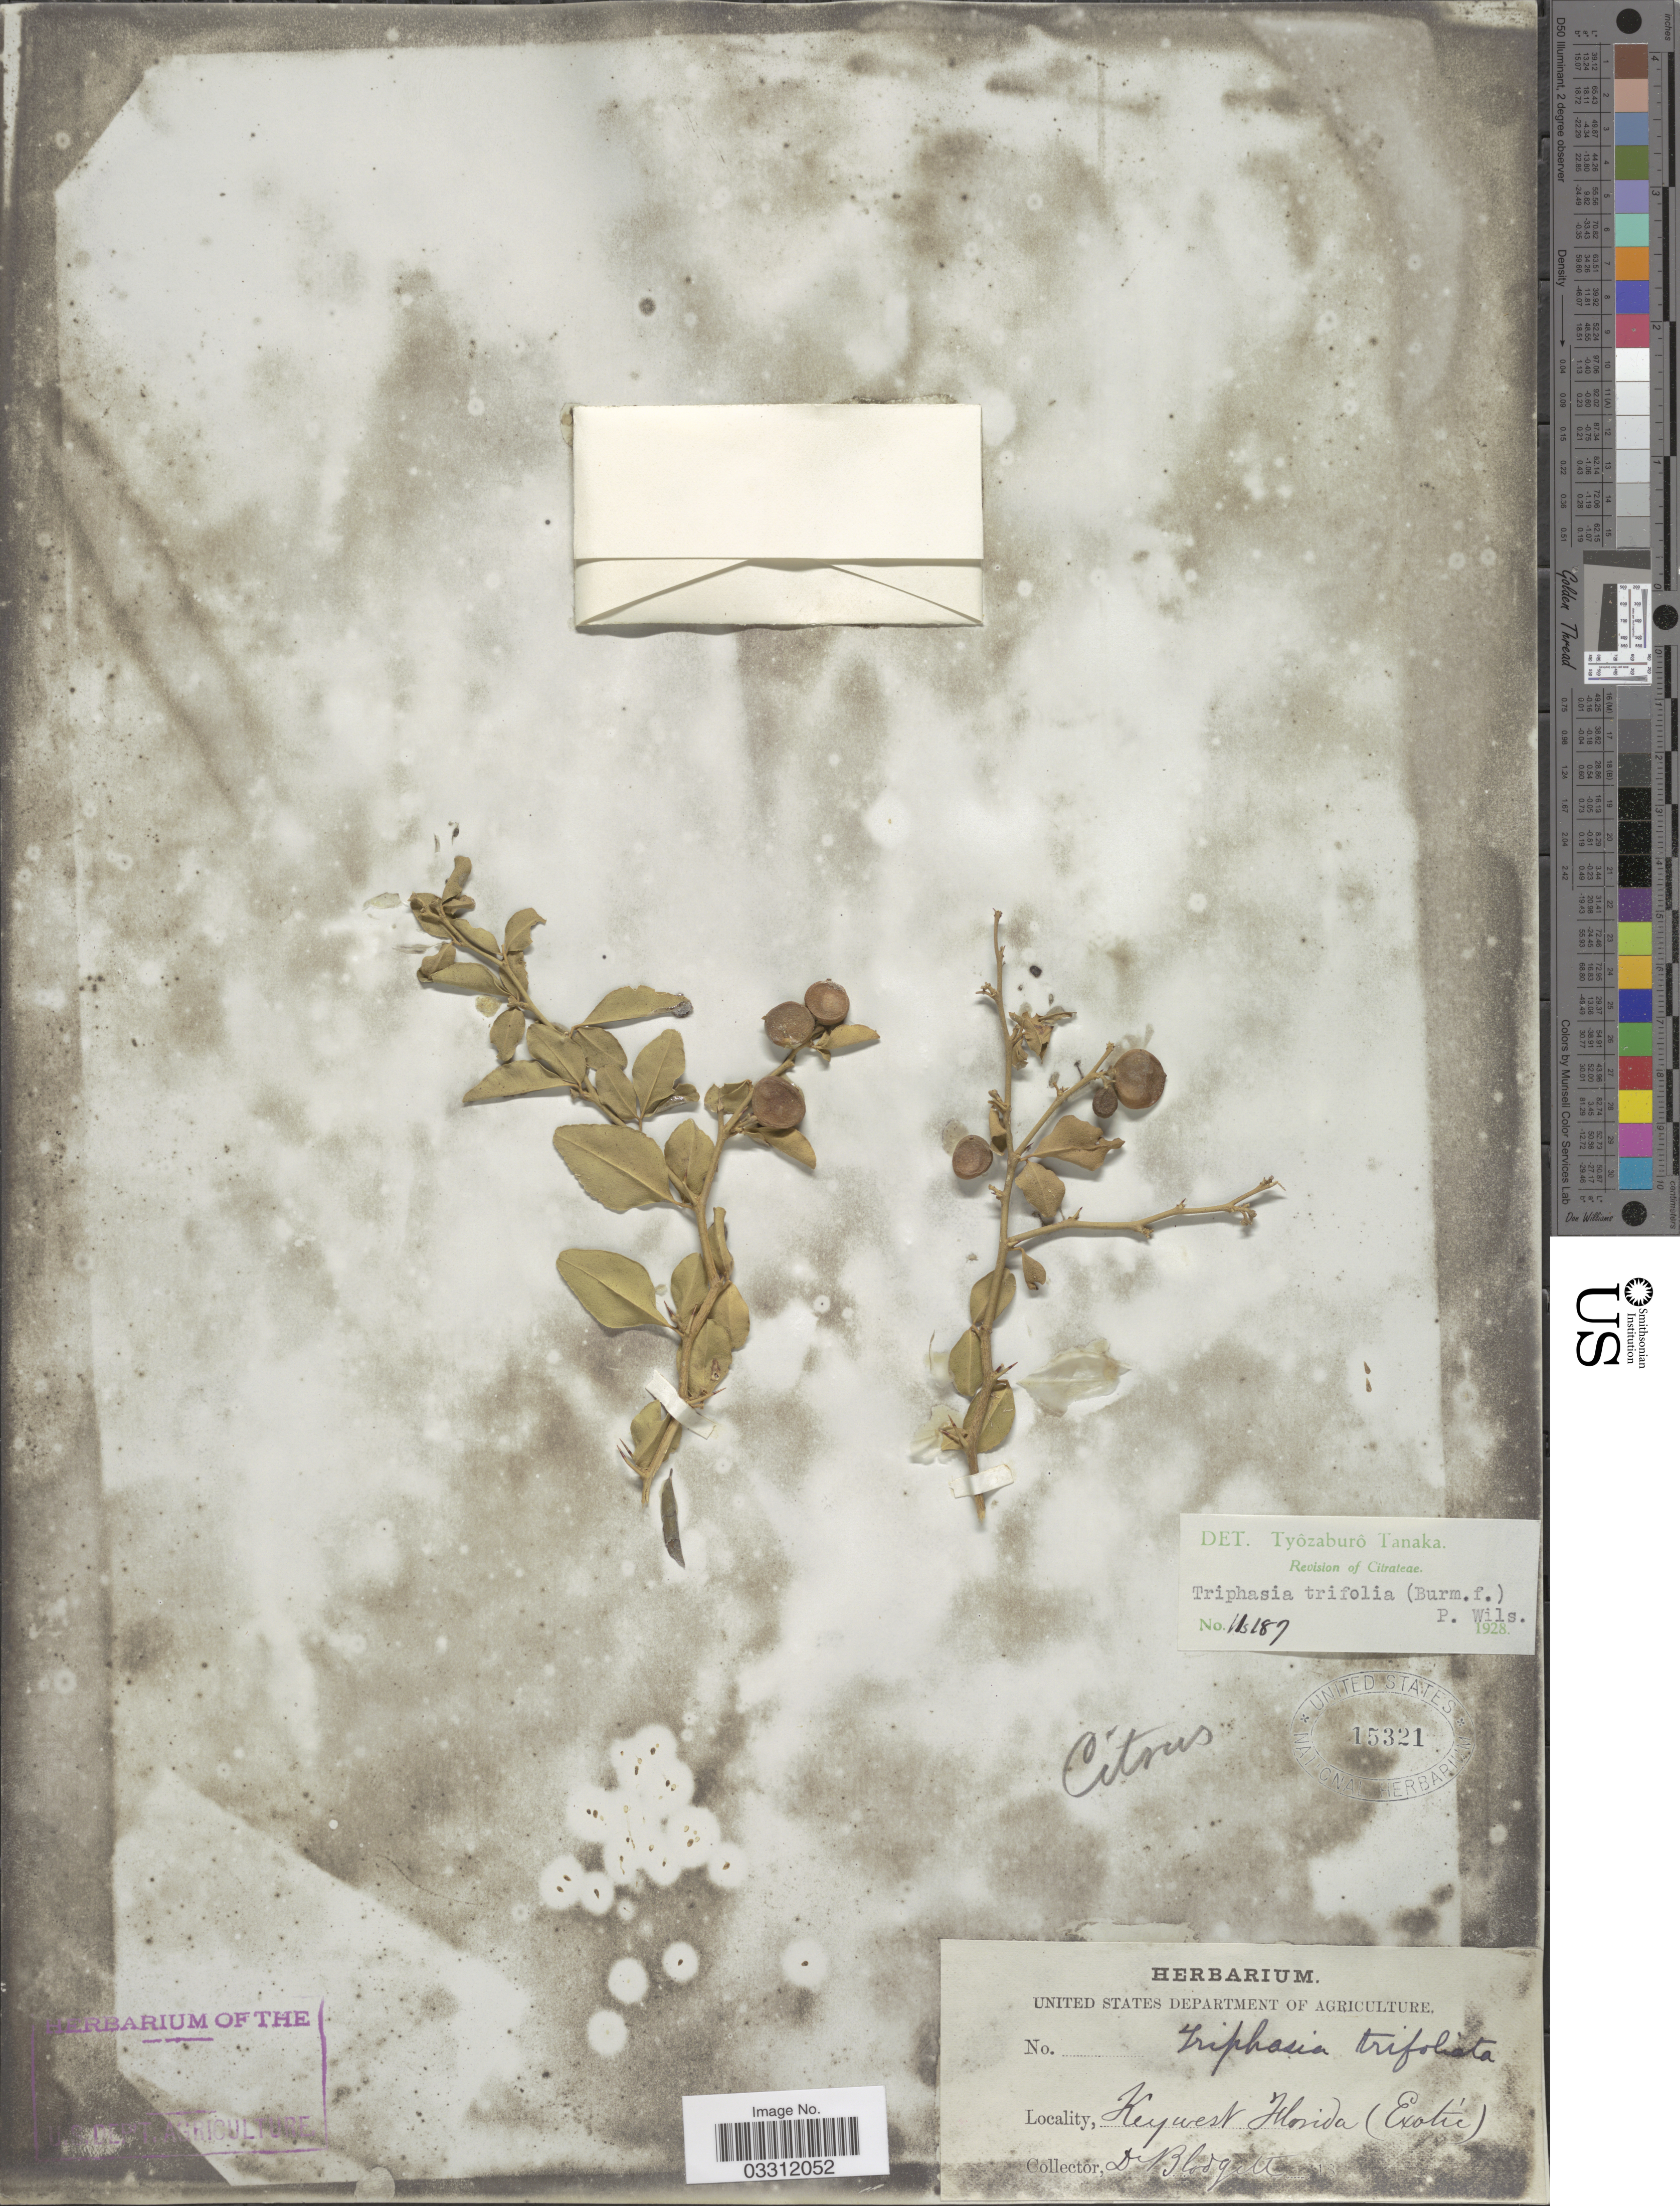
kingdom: Plantae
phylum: Tracheophyta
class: Magnoliopsida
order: Sapindales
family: Rutaceae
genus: Triphasia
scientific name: Triphasia trifolia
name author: (Burm. f.) P. Wilson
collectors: Blodgett, --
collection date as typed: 18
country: United States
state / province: Florida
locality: Keywest.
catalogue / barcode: US 15321